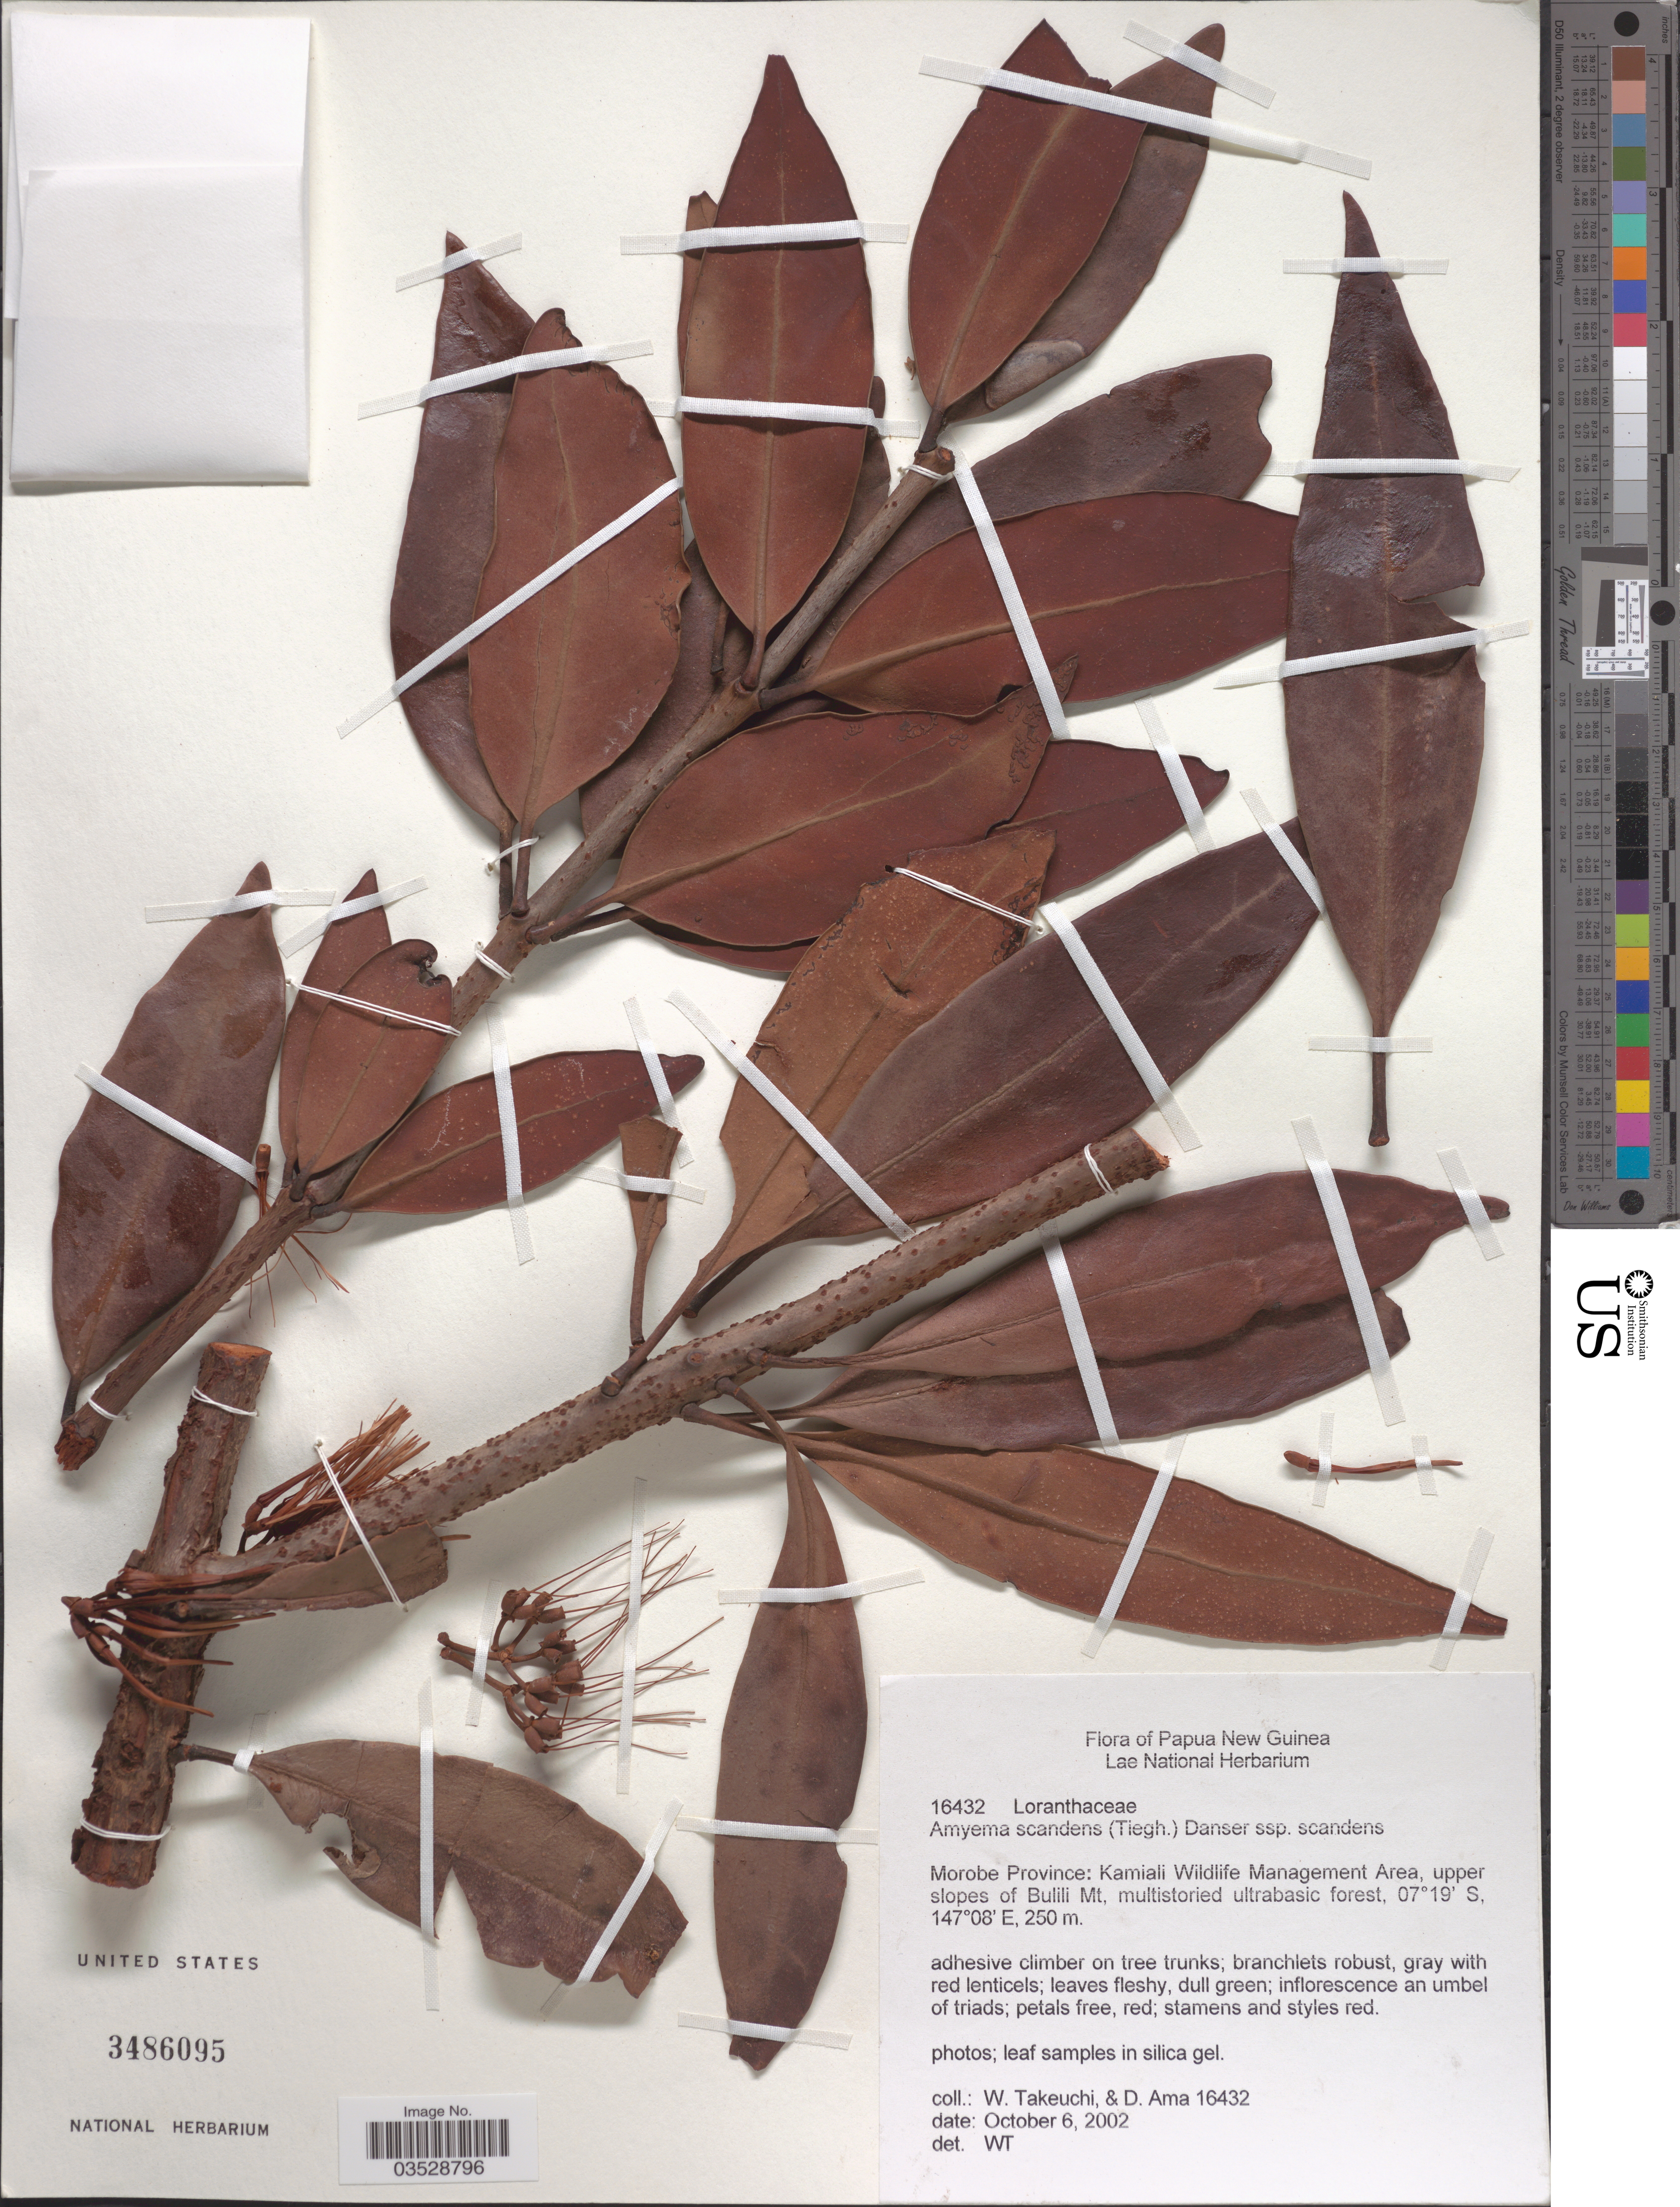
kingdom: Plantae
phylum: Tracheophyta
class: Magnoliopsida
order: Santalales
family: Loranthaceae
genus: Amyema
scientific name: Amyema scandens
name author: (Tiegh.) Danser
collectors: W. Takeuchi & D. Ama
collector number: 16432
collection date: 2002-10-06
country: Papua New Guinea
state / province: Morobe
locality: Kamiali Wildlife Management Area, upper slopes of Bulili Mt.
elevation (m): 250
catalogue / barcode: US 3486095